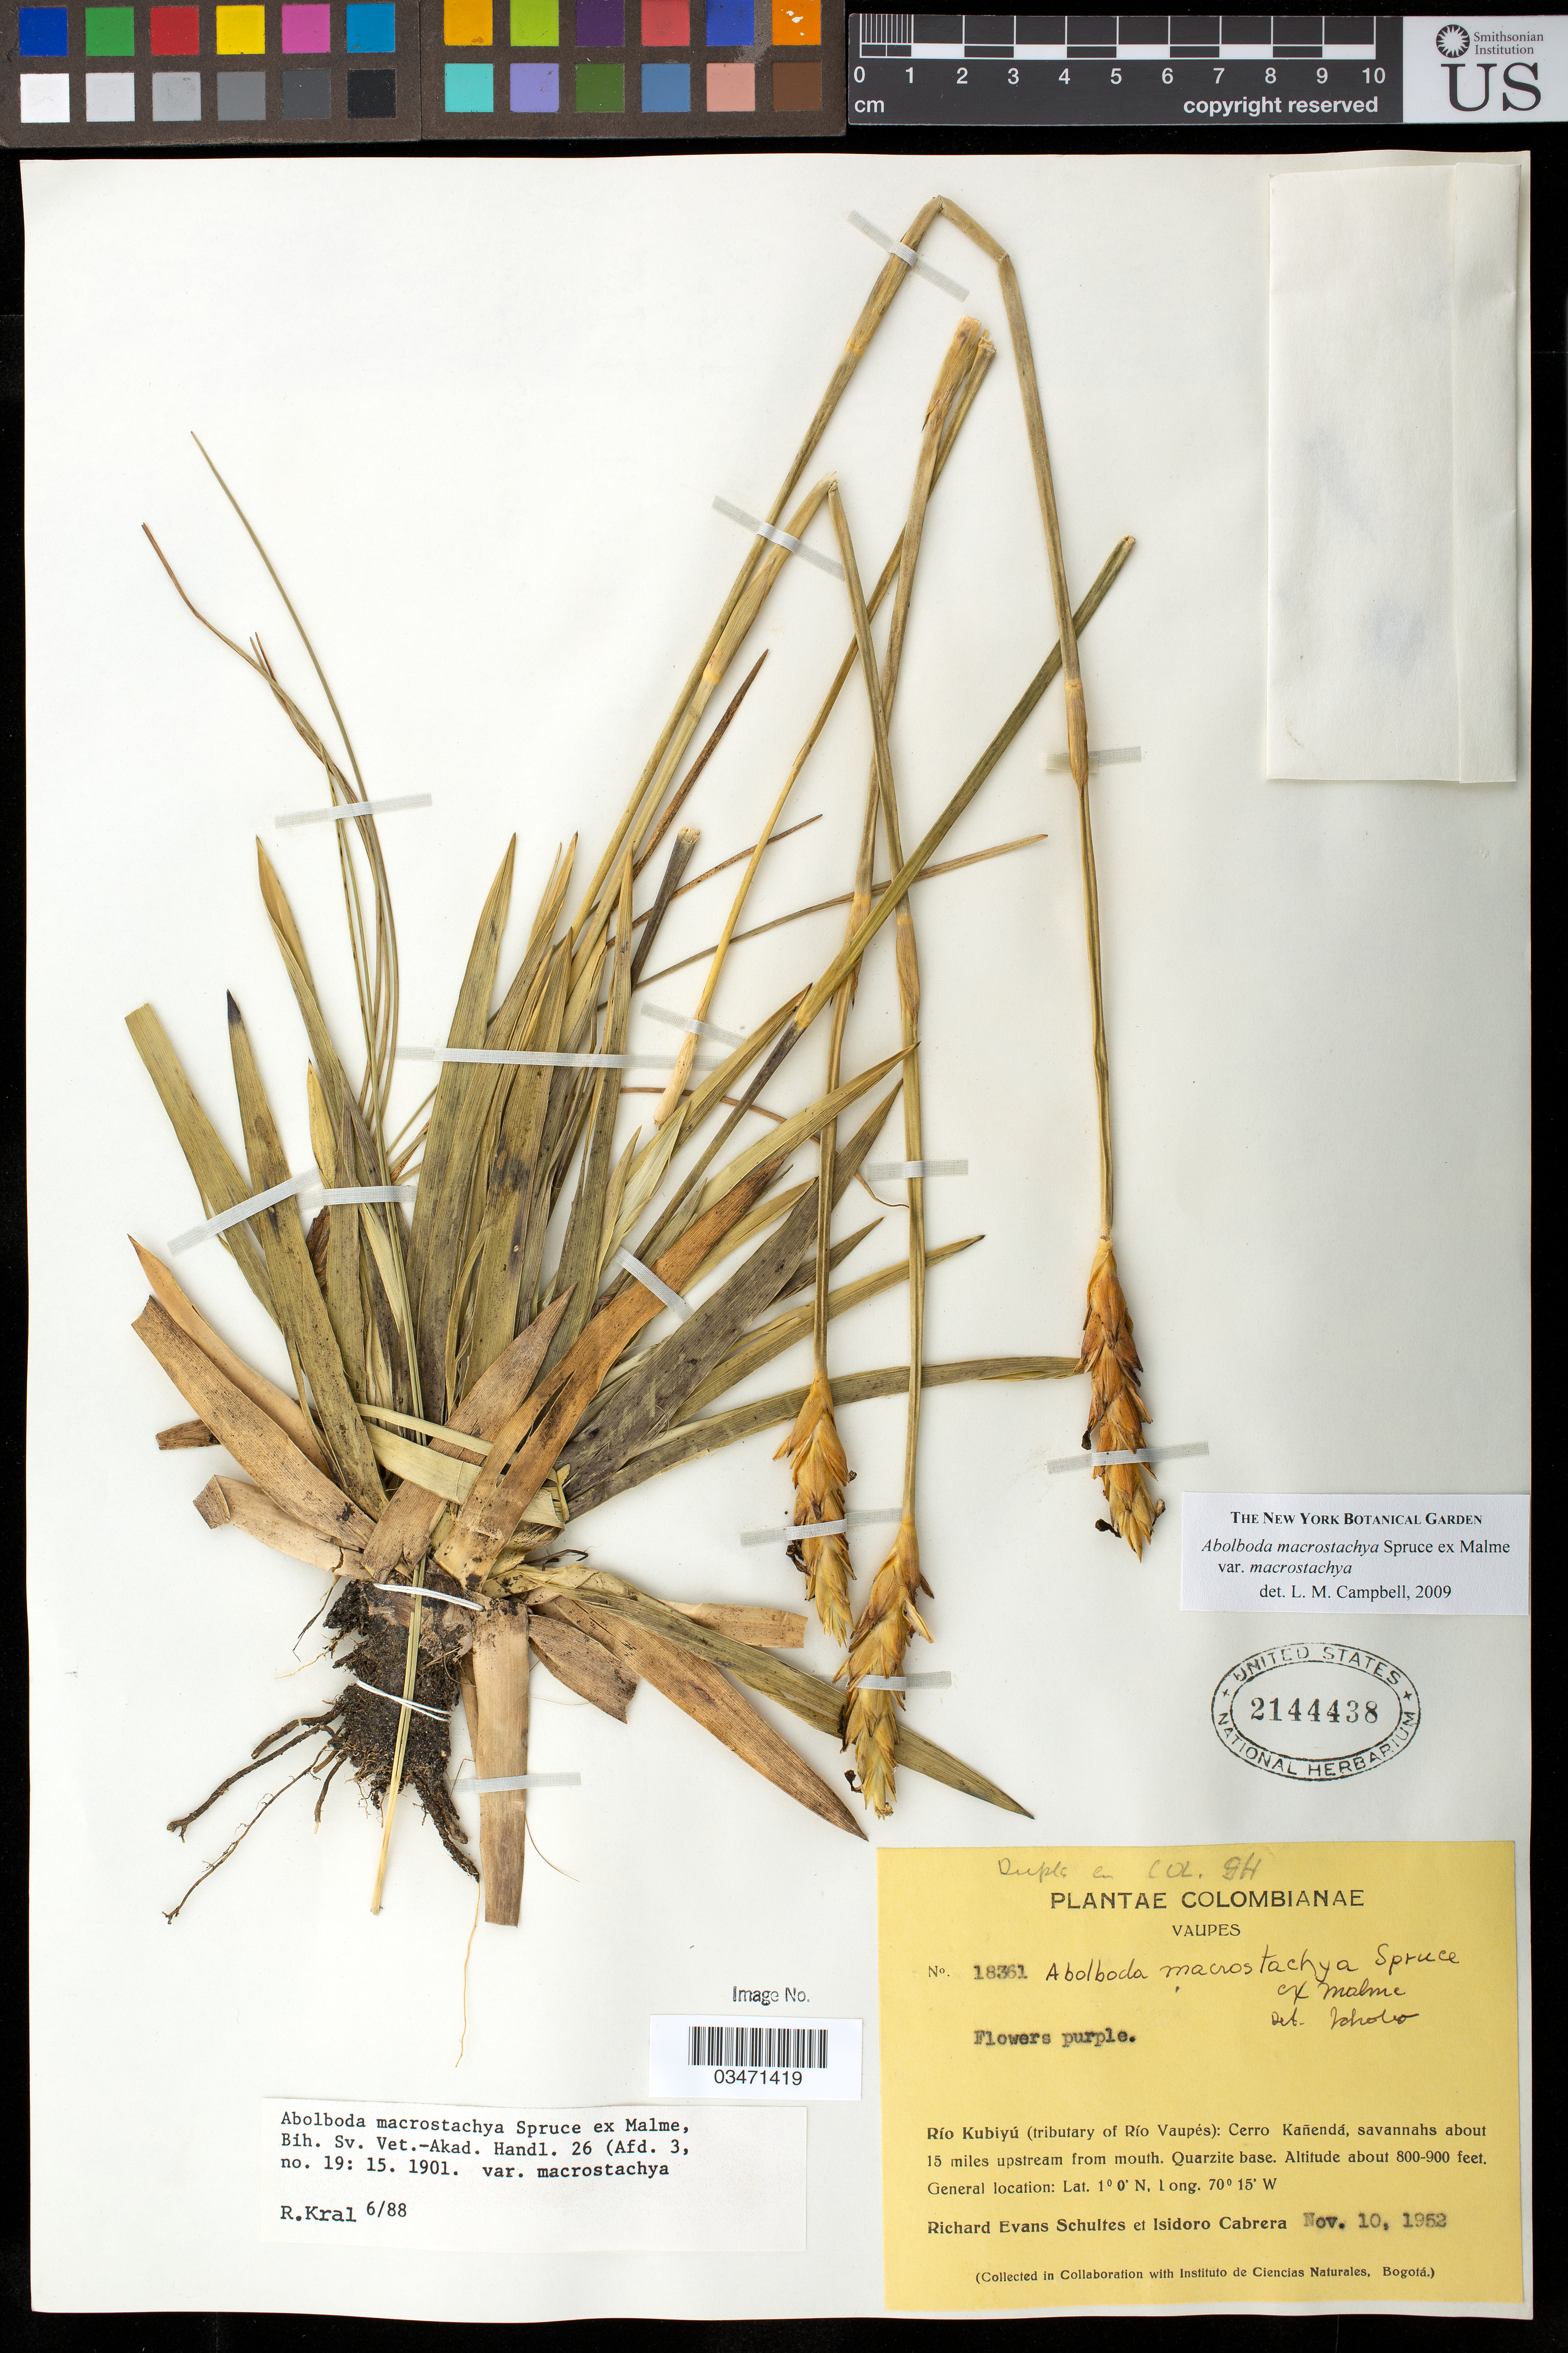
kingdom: Plantae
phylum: Tracheophyta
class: Liliopsida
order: Poales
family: Xyridaceae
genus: Abolboda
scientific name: Abolboda macrostachya var. macrostachya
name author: Spruce ex Malme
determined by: Campbell, L. M.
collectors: R. E. Schultes & I. Cabrera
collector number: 18361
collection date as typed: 11/10/1952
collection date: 1952-11-10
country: Colombia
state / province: Vaupés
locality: Vaupés, Río Kubiyú ( tributary of Río Vaupés) Cerro Kañendá, savannahs about 15 miles upstream from mouth.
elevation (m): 244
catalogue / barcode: US 2144438